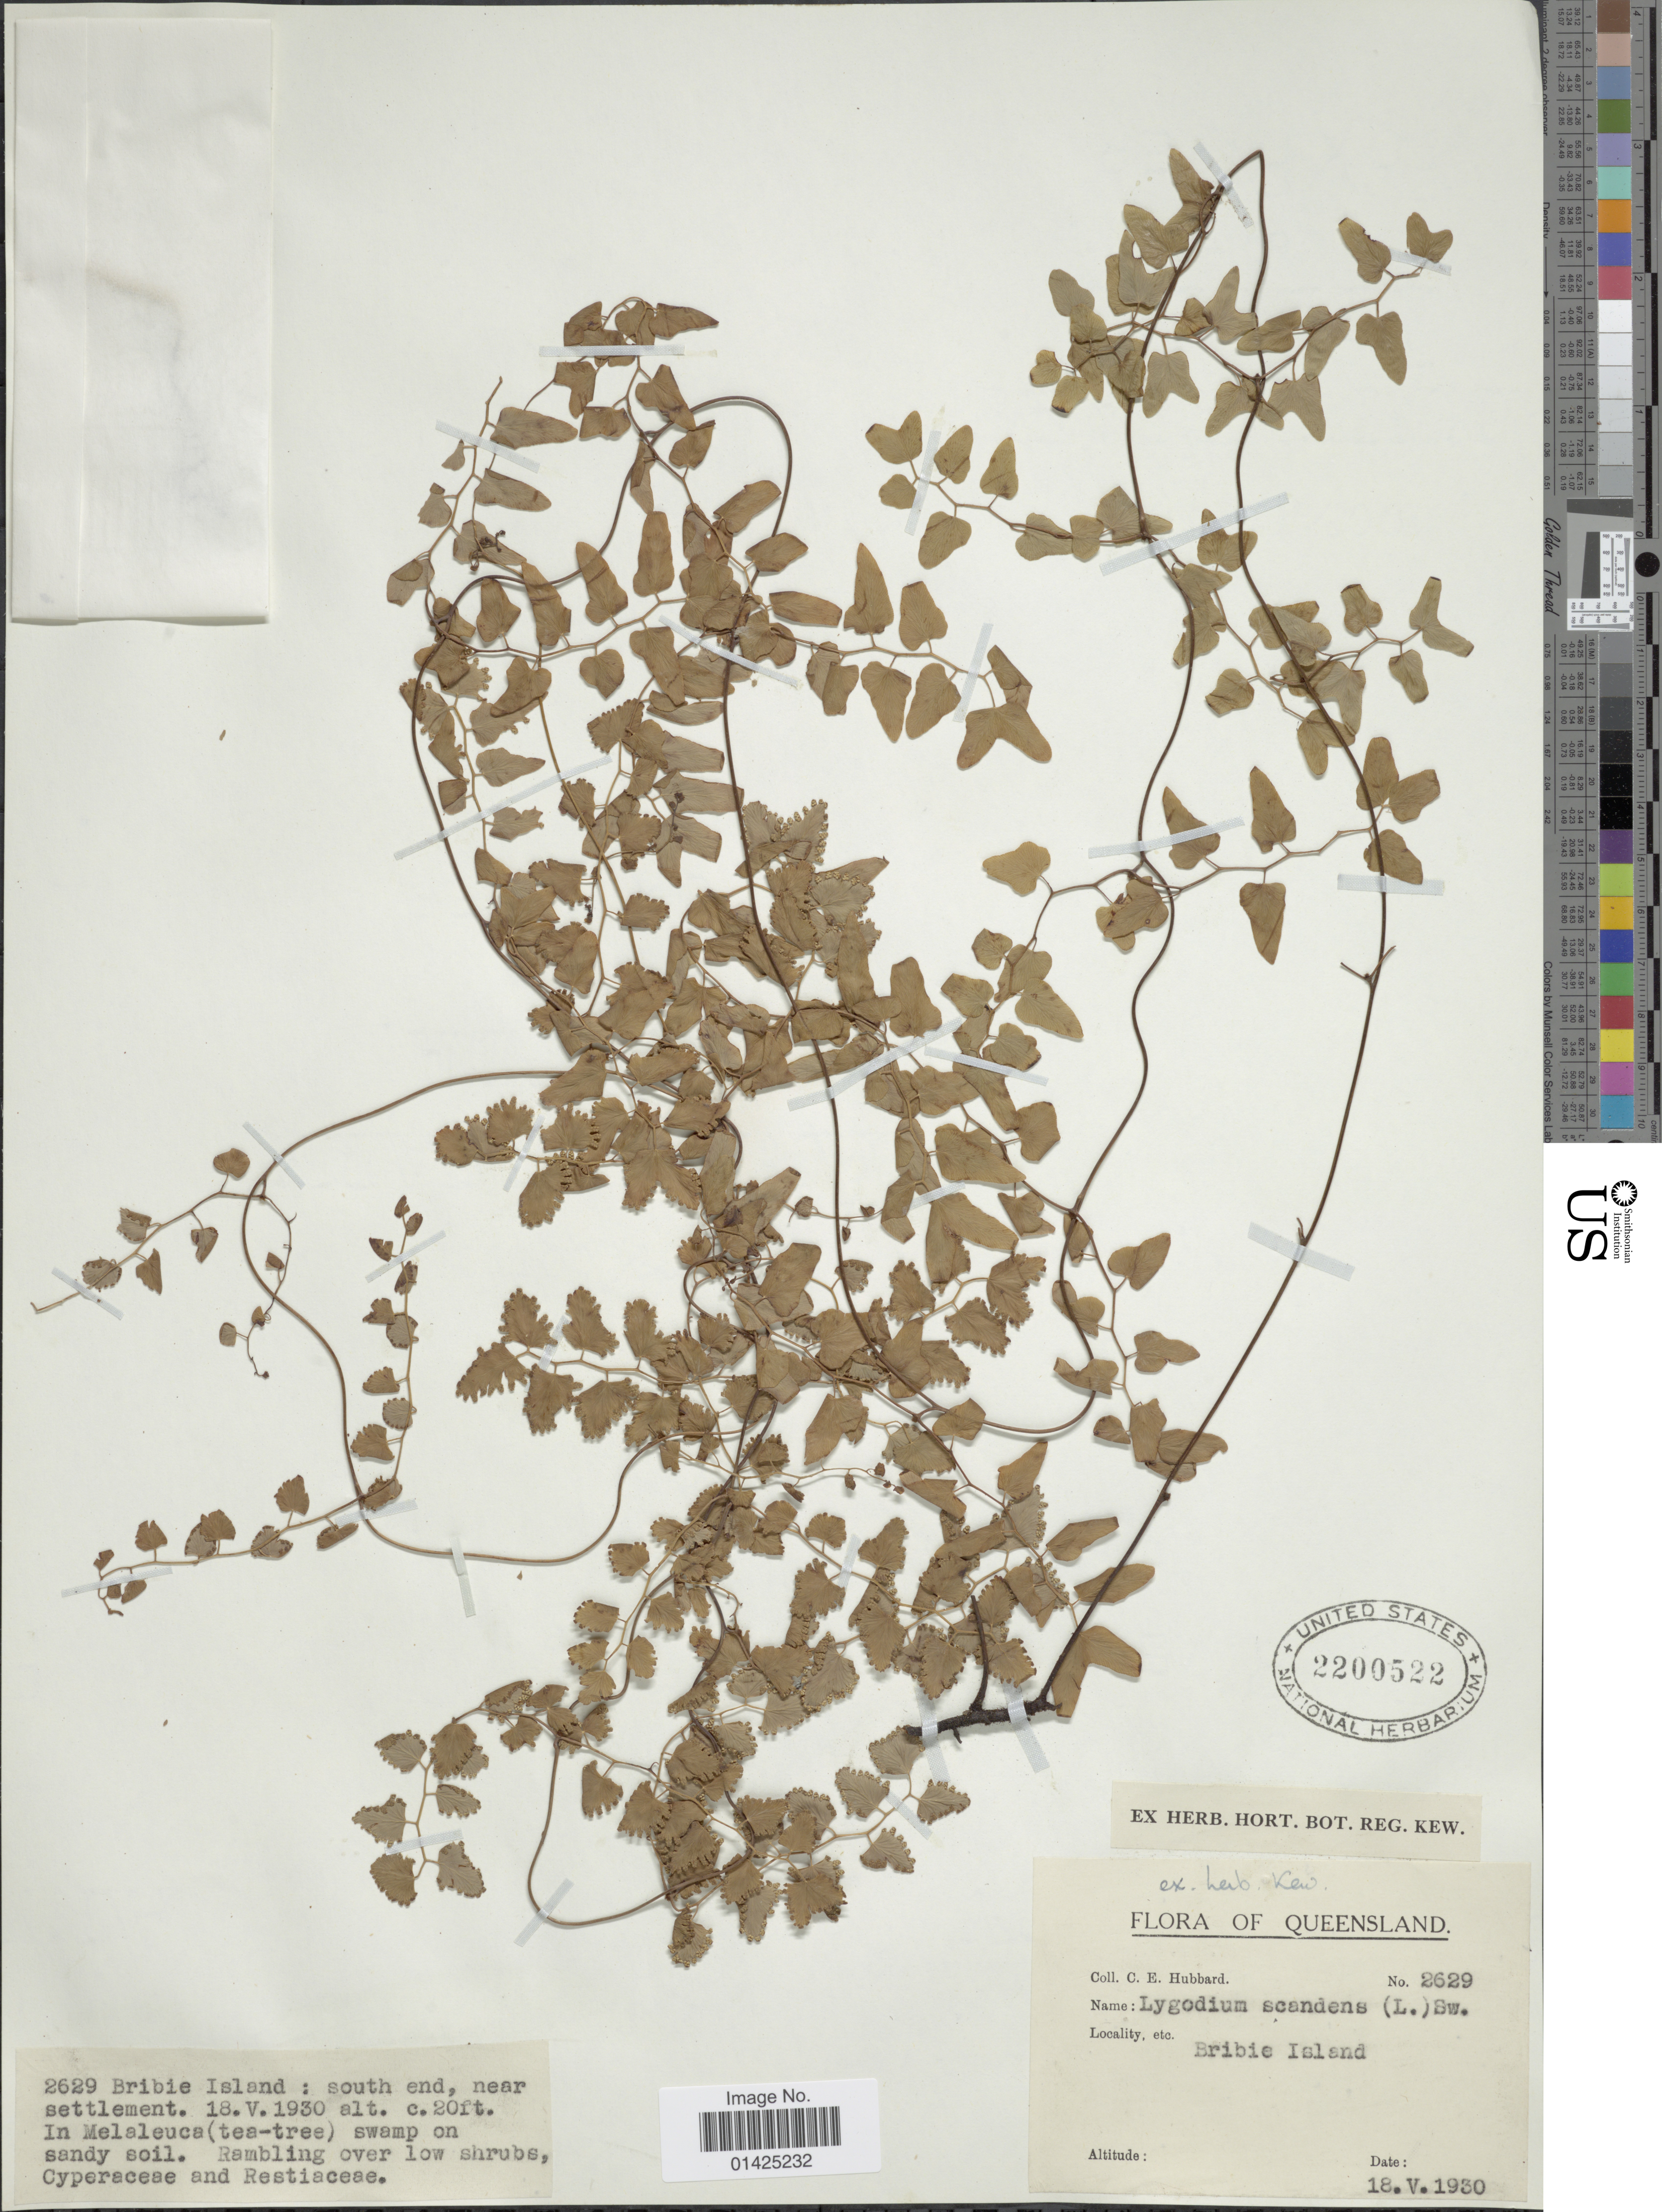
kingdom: Plantae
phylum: Tracheophyta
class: Polypodiopsida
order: Schizaeales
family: Lygodiaceae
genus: Lygodium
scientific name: Lygodium microphyllum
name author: (Cav.) R. Br.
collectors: C. E. Hubbard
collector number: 2629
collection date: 1930-05-18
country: Australia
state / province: Queensland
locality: Bribie Island: south end near settlement.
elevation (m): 6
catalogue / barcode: US 2200522